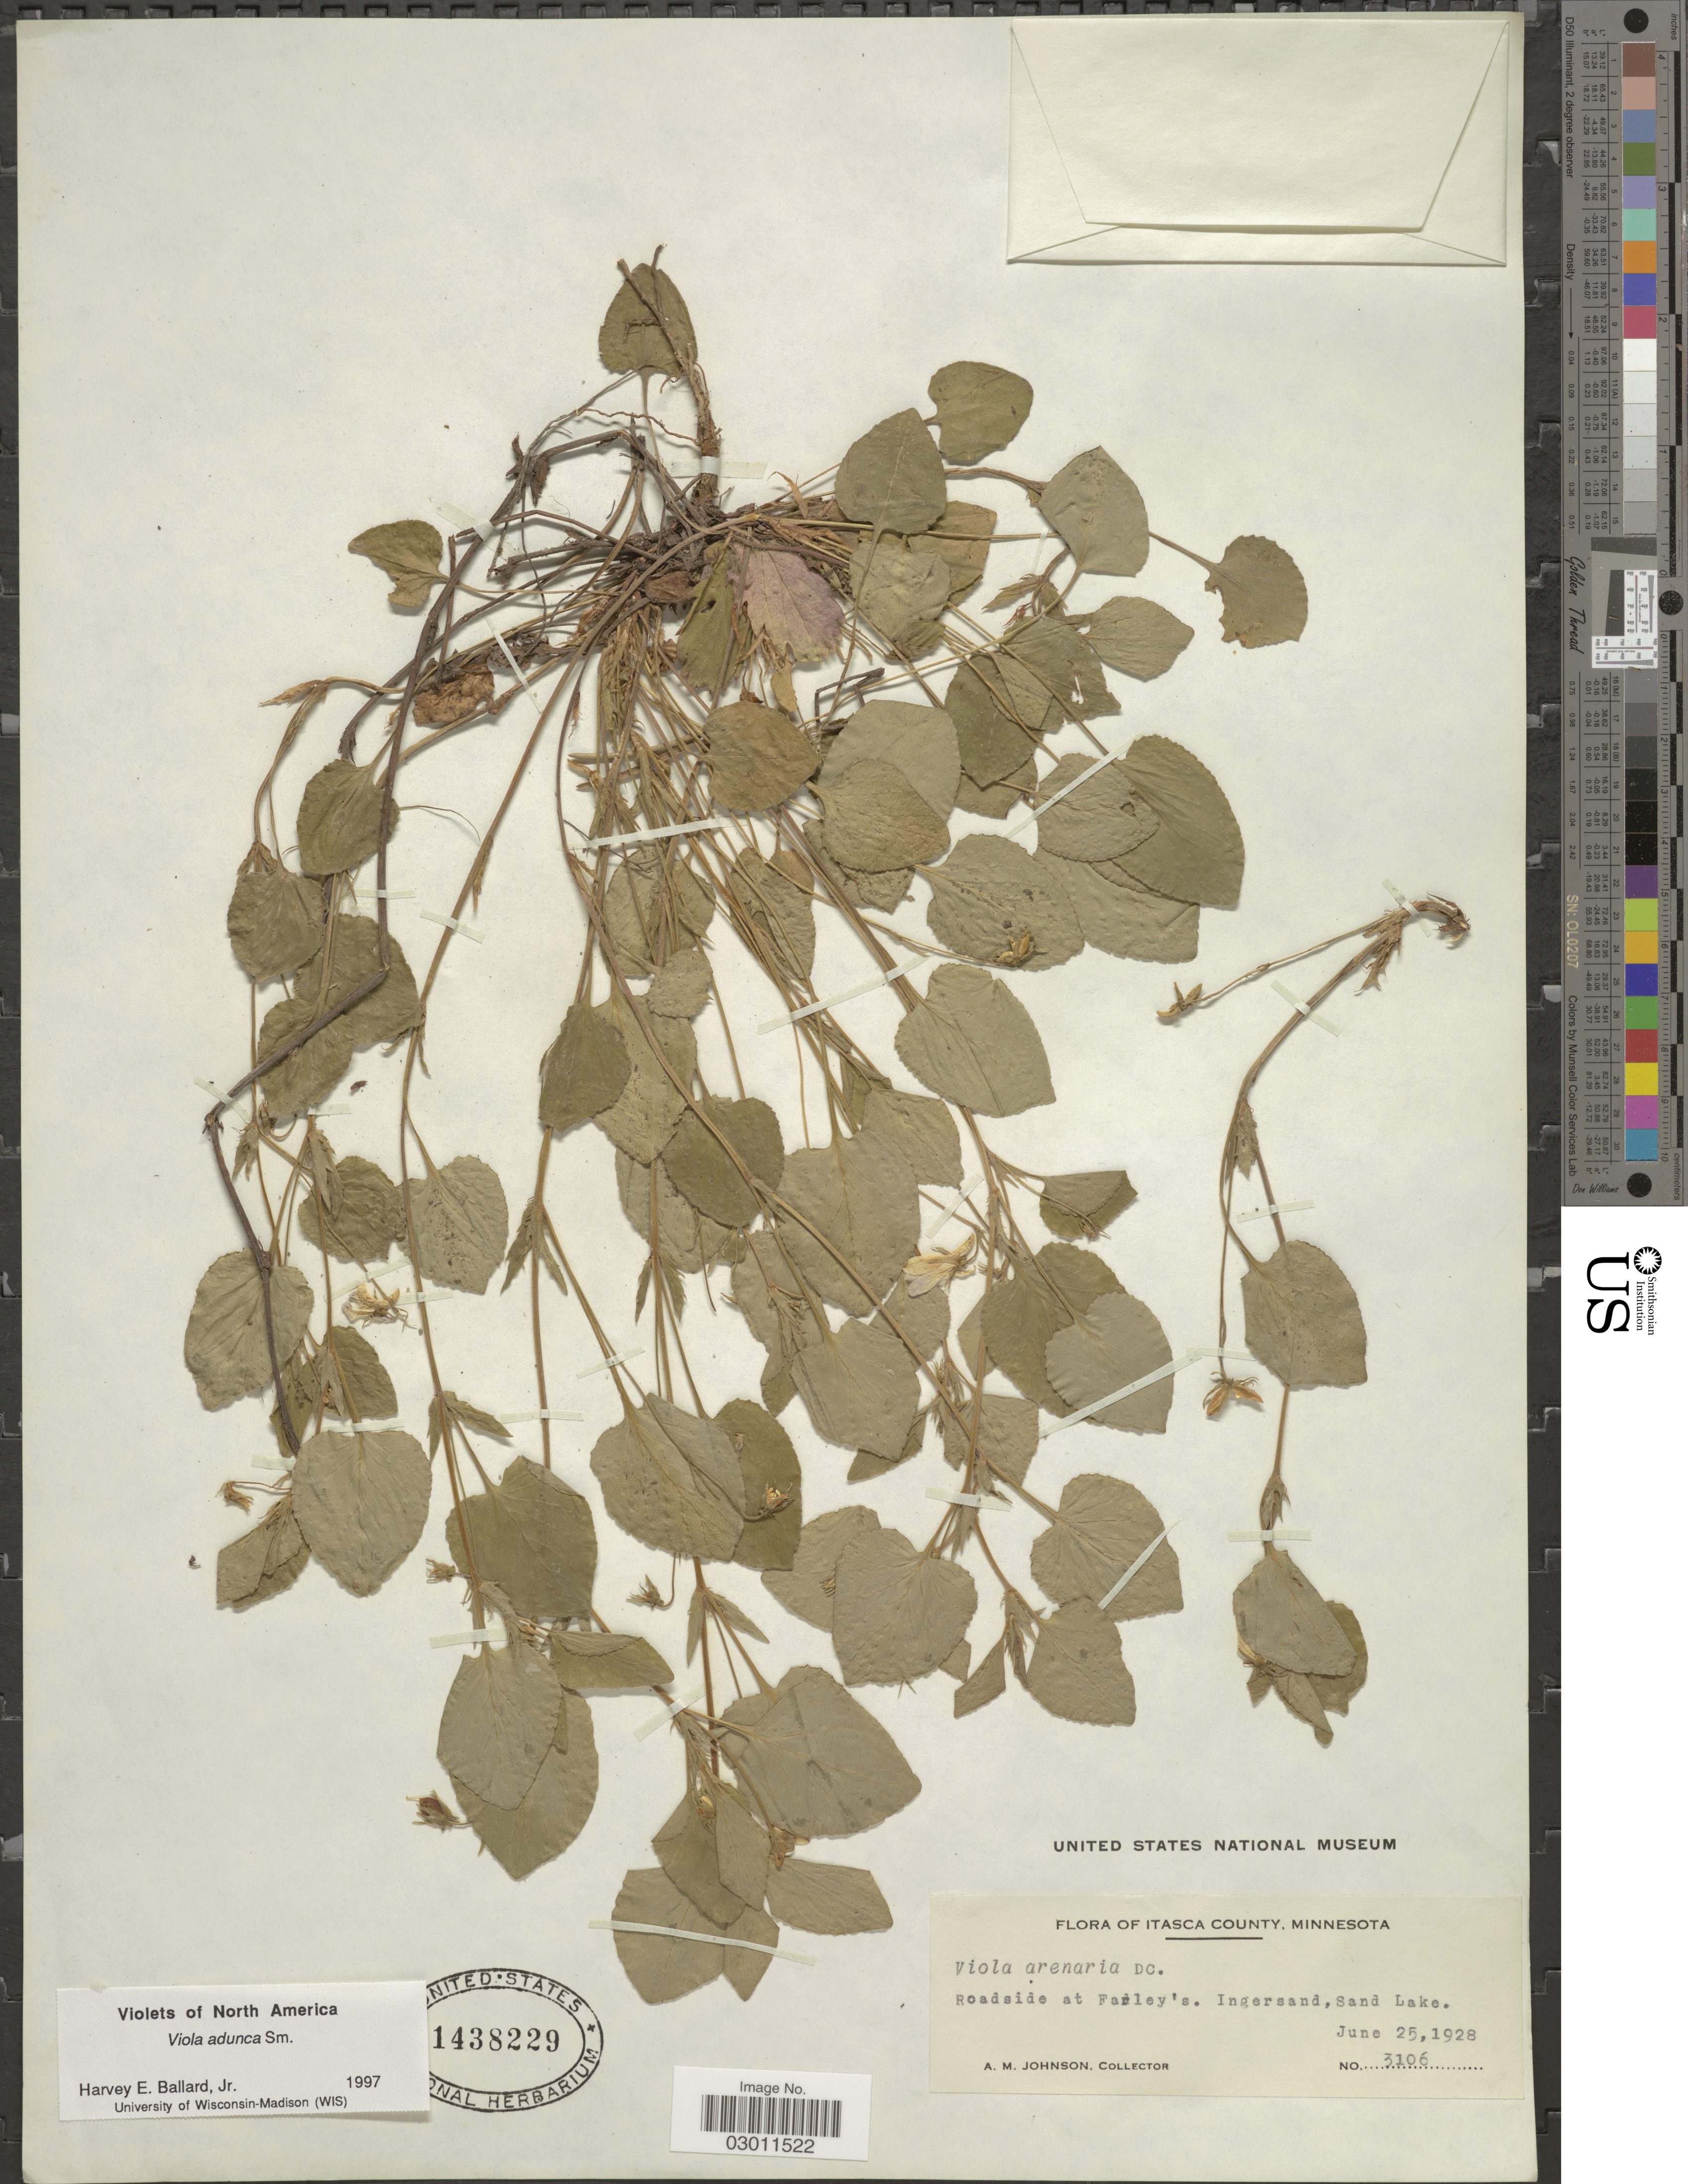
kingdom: Plantae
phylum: Tracheophyta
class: Magnoliopsida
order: Malpighiales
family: Violaceae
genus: Viola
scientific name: Viola adunca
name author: Sm.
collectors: A. M. Johnson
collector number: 3106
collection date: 1928-06-25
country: United States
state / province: Minnesota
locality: Itasca County, Roadside at Farley's, Ingersand, Sand Lake.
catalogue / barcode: US 1438229